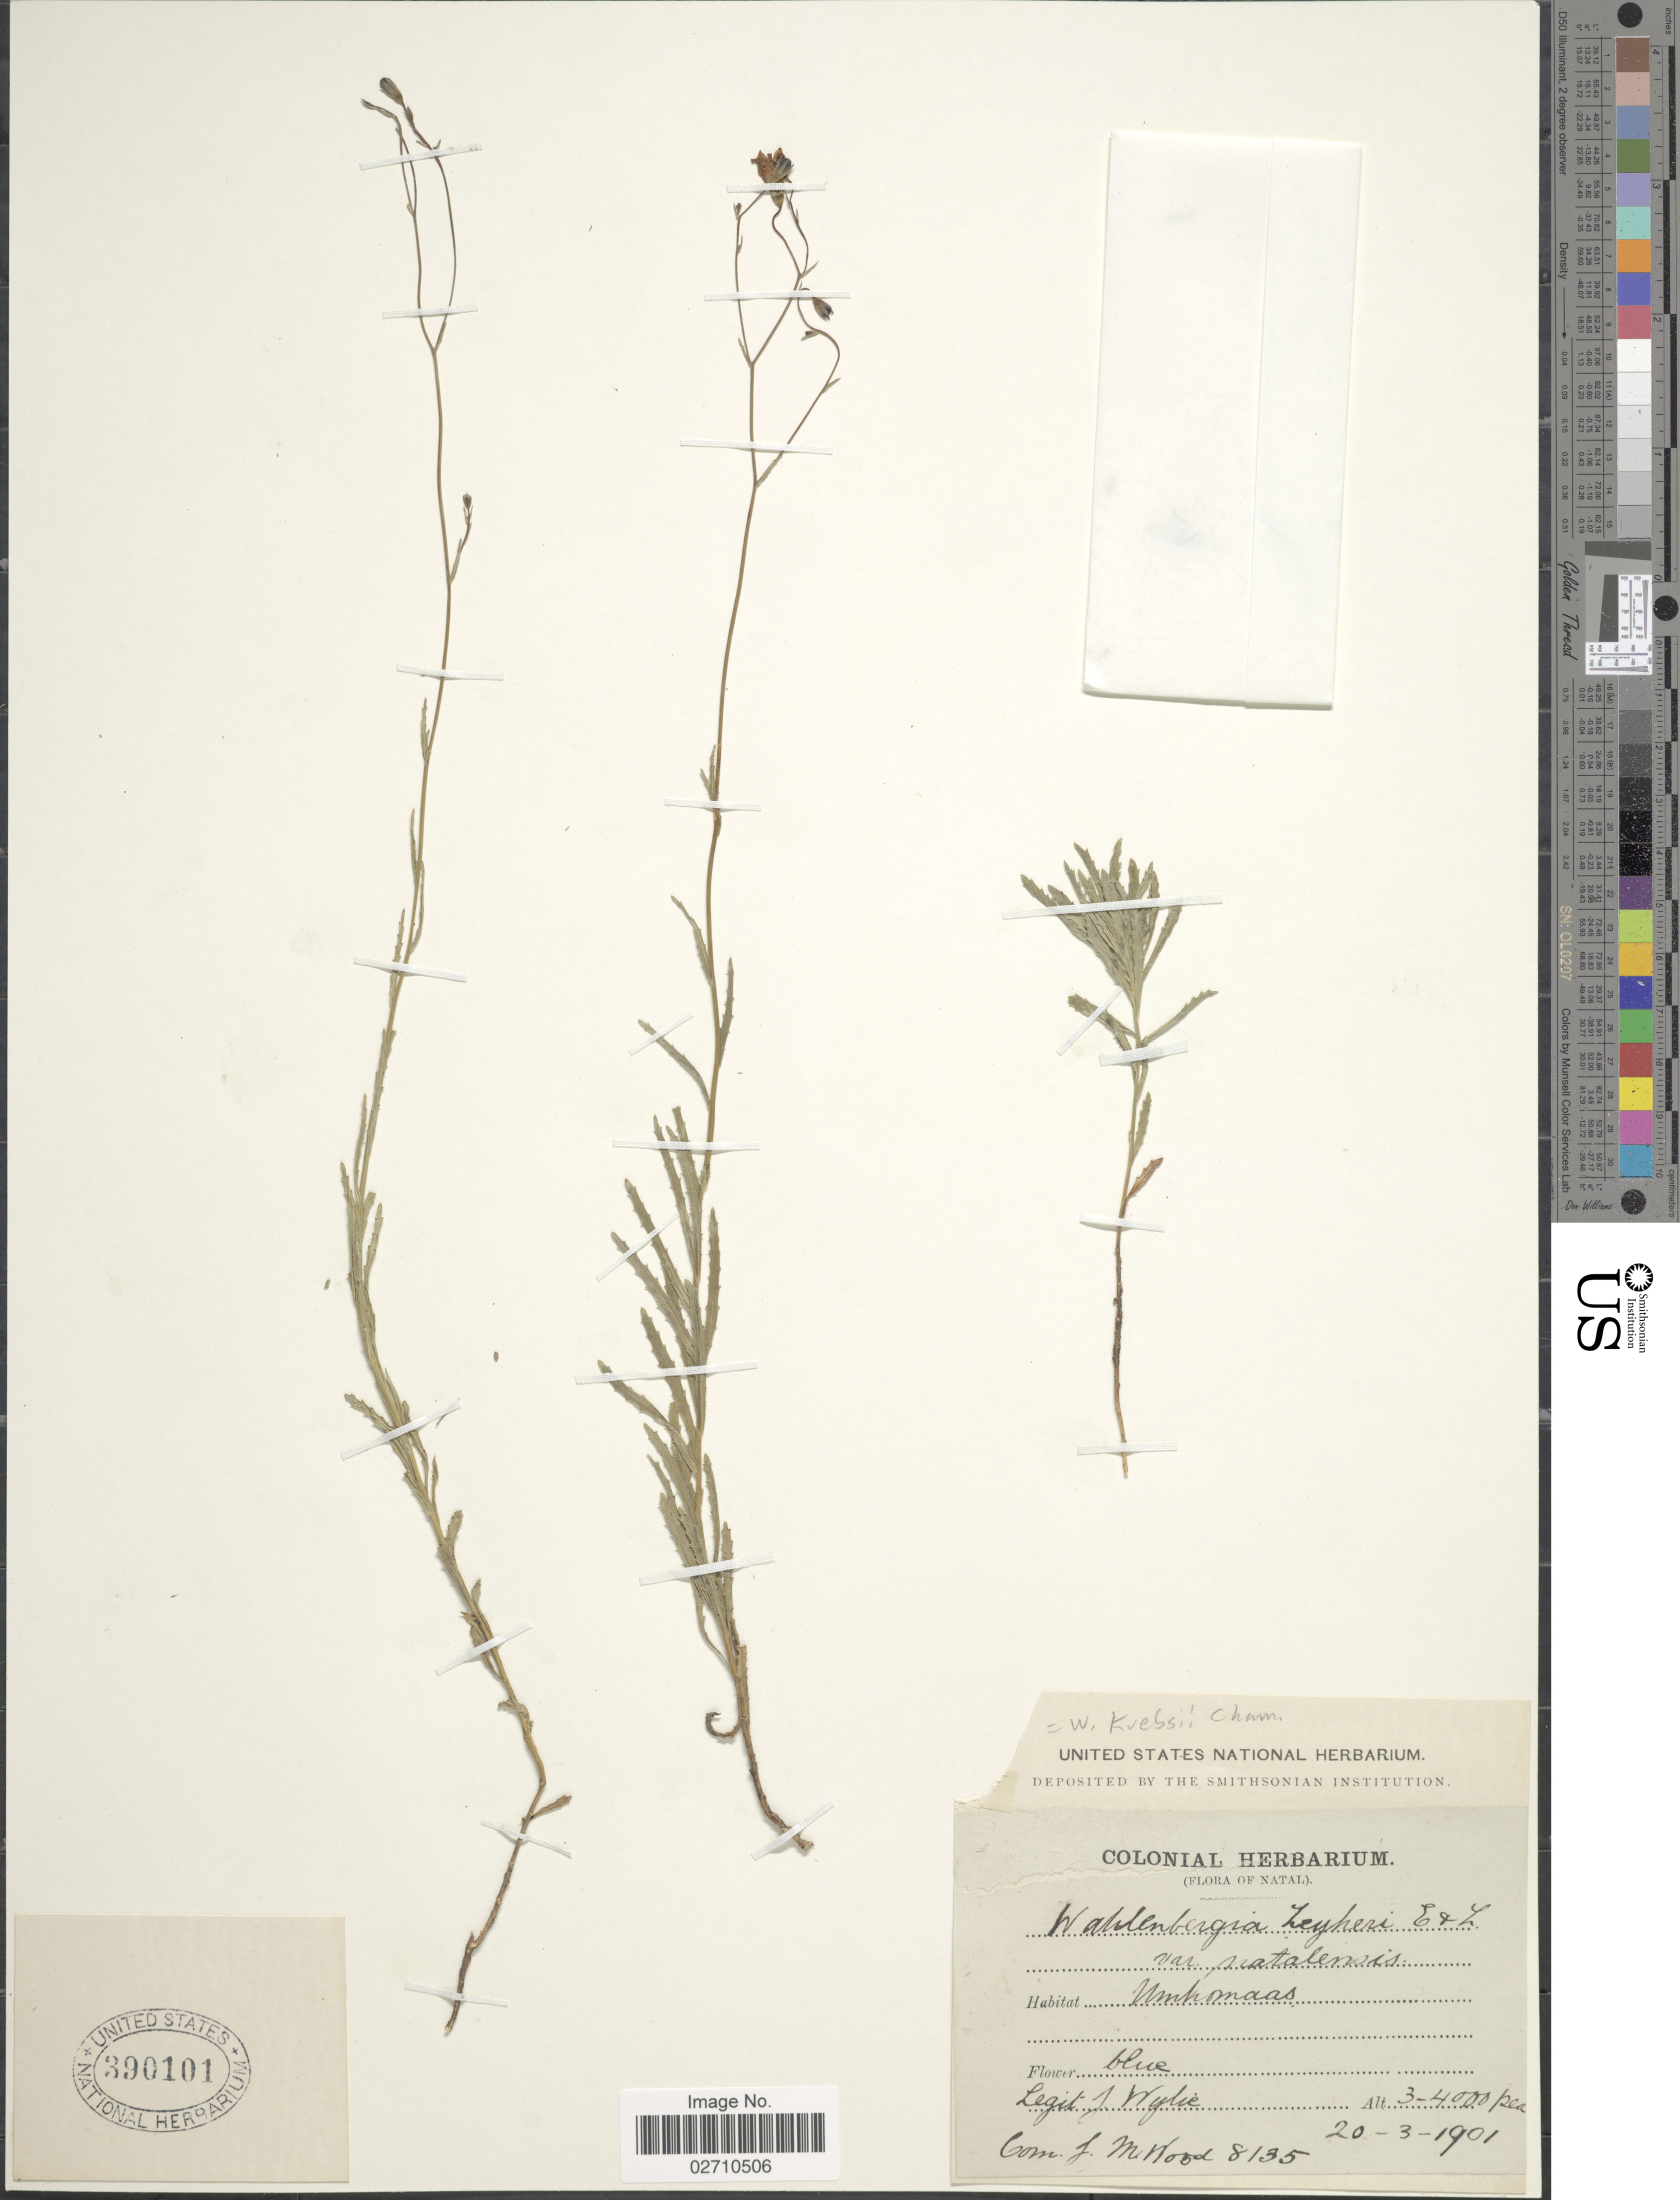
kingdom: Plantae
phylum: Tracheophyta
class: Magnoliopsida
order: Asterales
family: Campanulaceae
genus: Wahlenbergia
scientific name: Wahlenbergia krebsii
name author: Cham.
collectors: J. Wylie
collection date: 1901-03-20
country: South Africa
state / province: KwaZulu-Natal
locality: Natal. Umkomaas.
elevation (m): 914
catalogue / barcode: US 390101